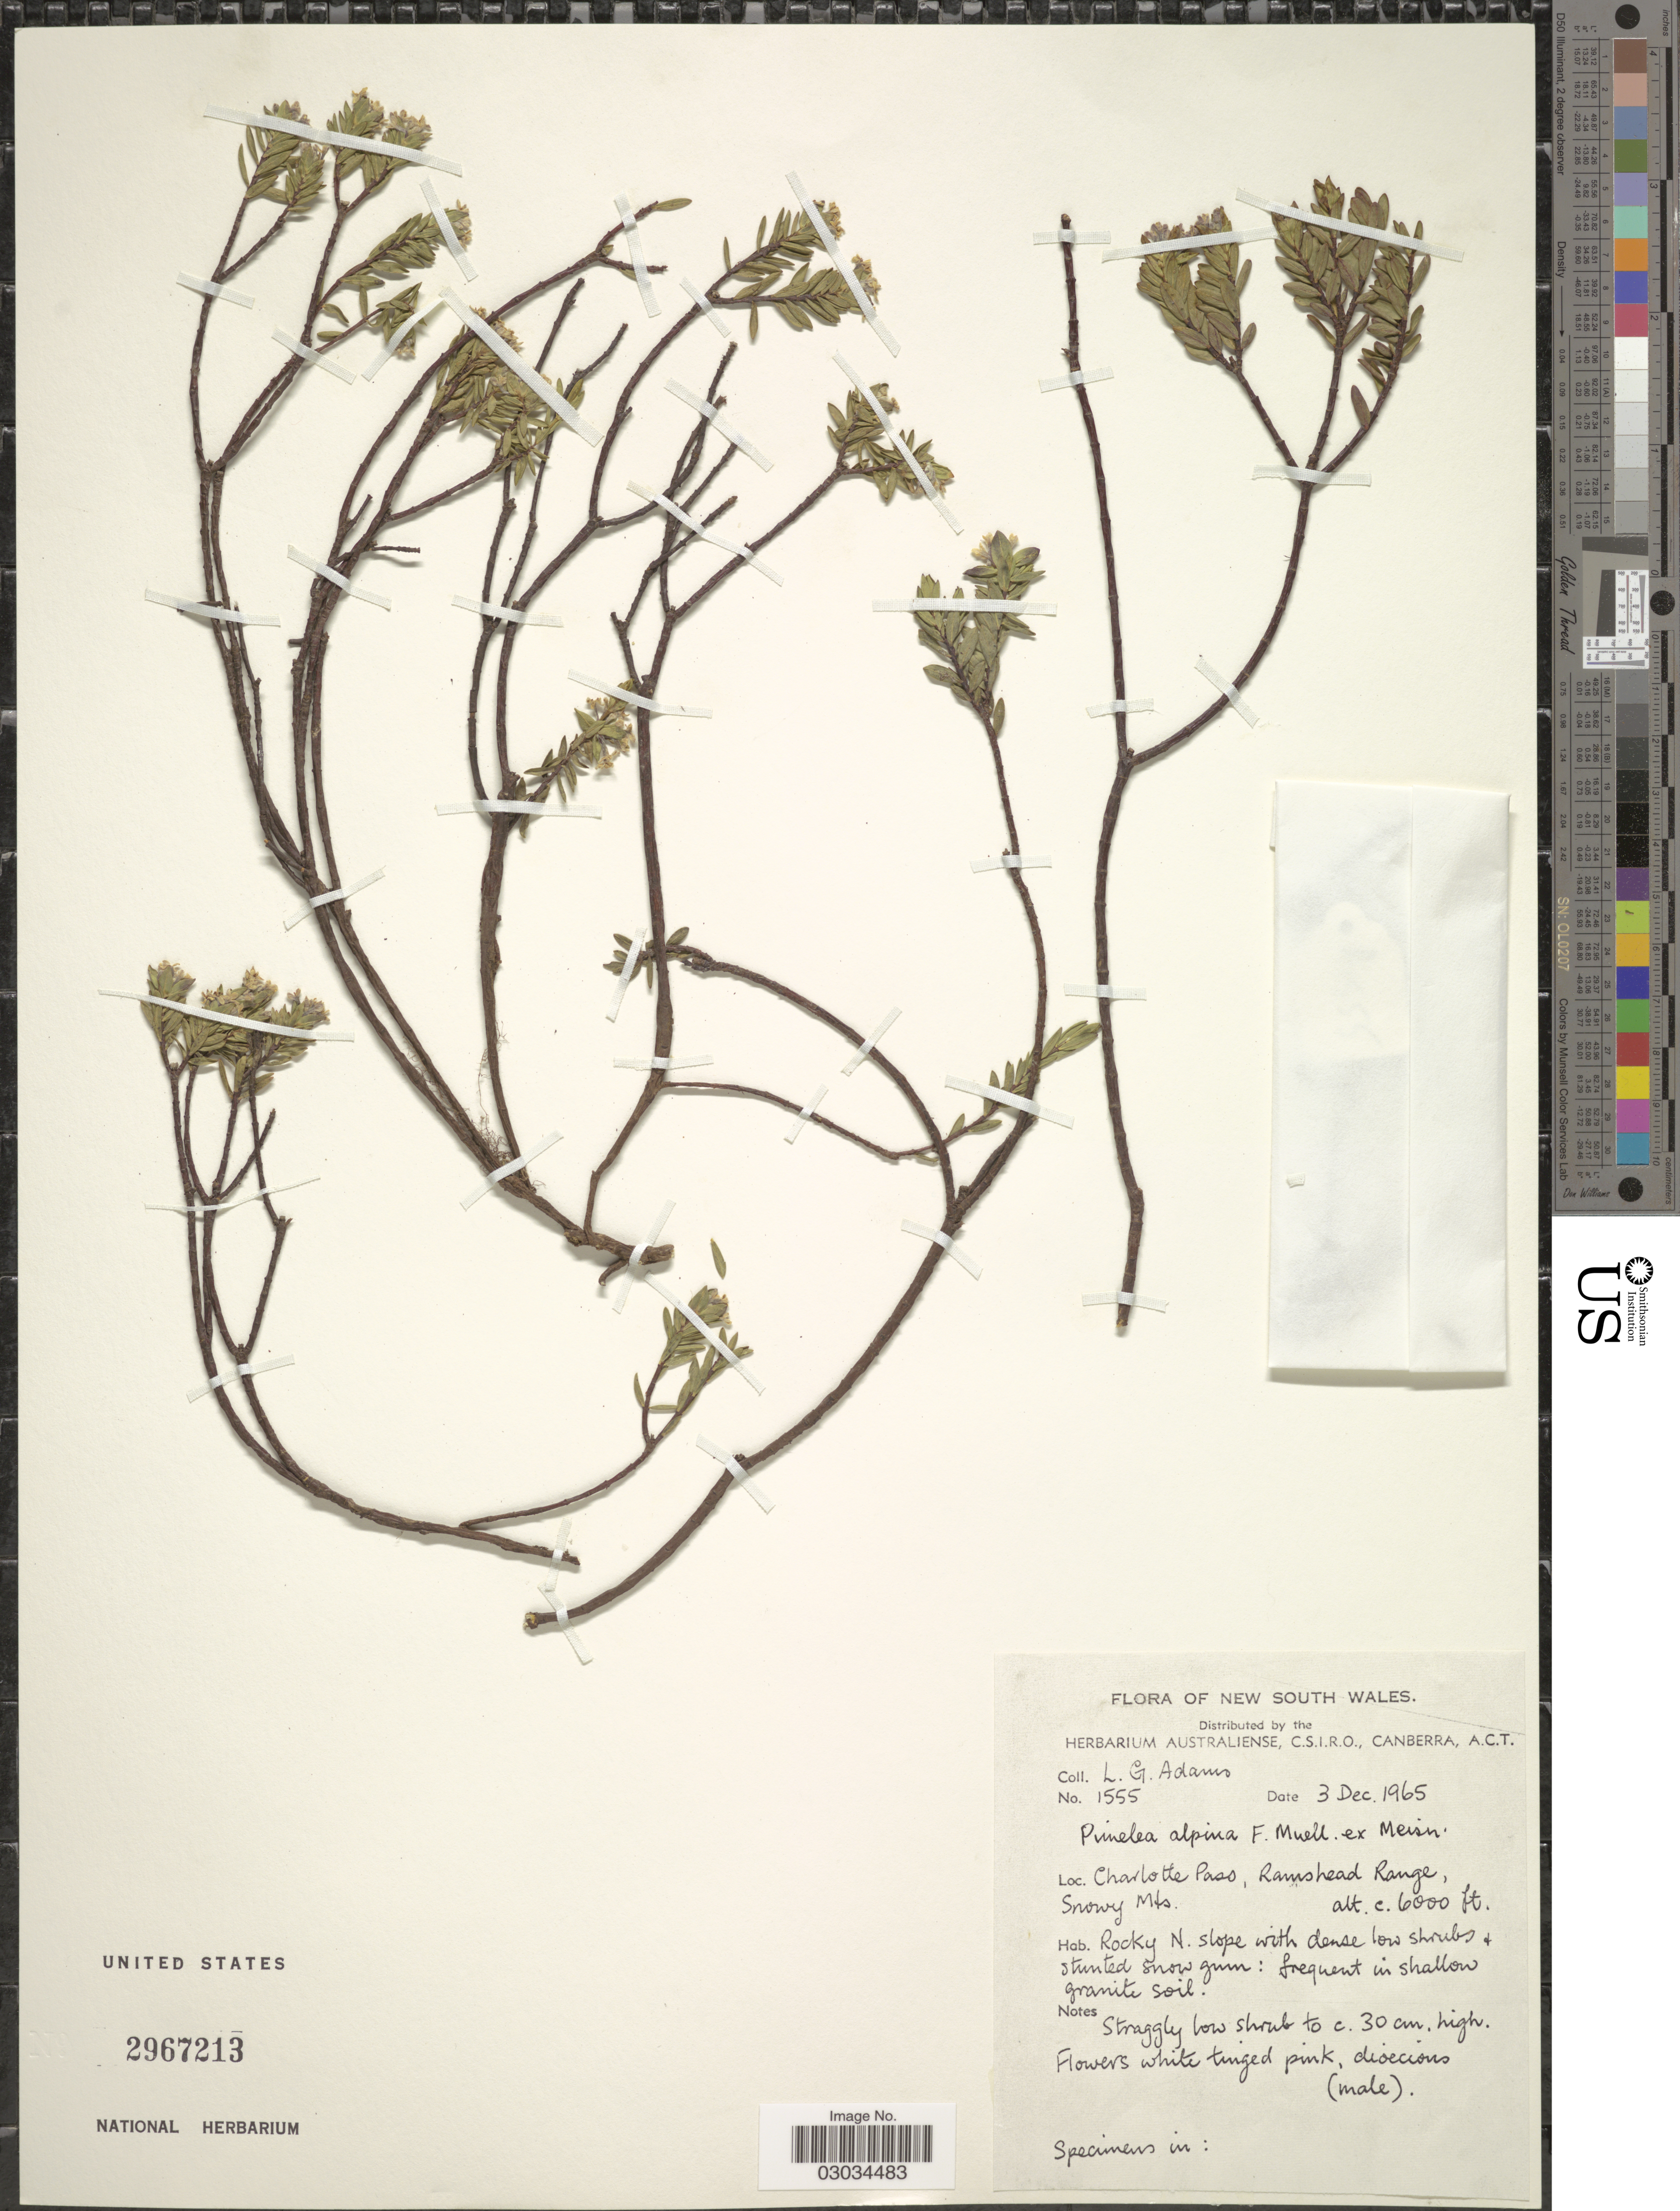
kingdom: Plantae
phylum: Tracheophyta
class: Magnoliopsida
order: Malvales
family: Thymelaeaceae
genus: Pimelea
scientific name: Pimelea alpina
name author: F. Muell. ex Meisn.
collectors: L. G. Adams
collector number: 1555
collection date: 1965-12-03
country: Australia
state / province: New South Wales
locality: Charlotte Pass, Ramshead Range, Snowy Mts.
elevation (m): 1829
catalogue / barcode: US 2967213